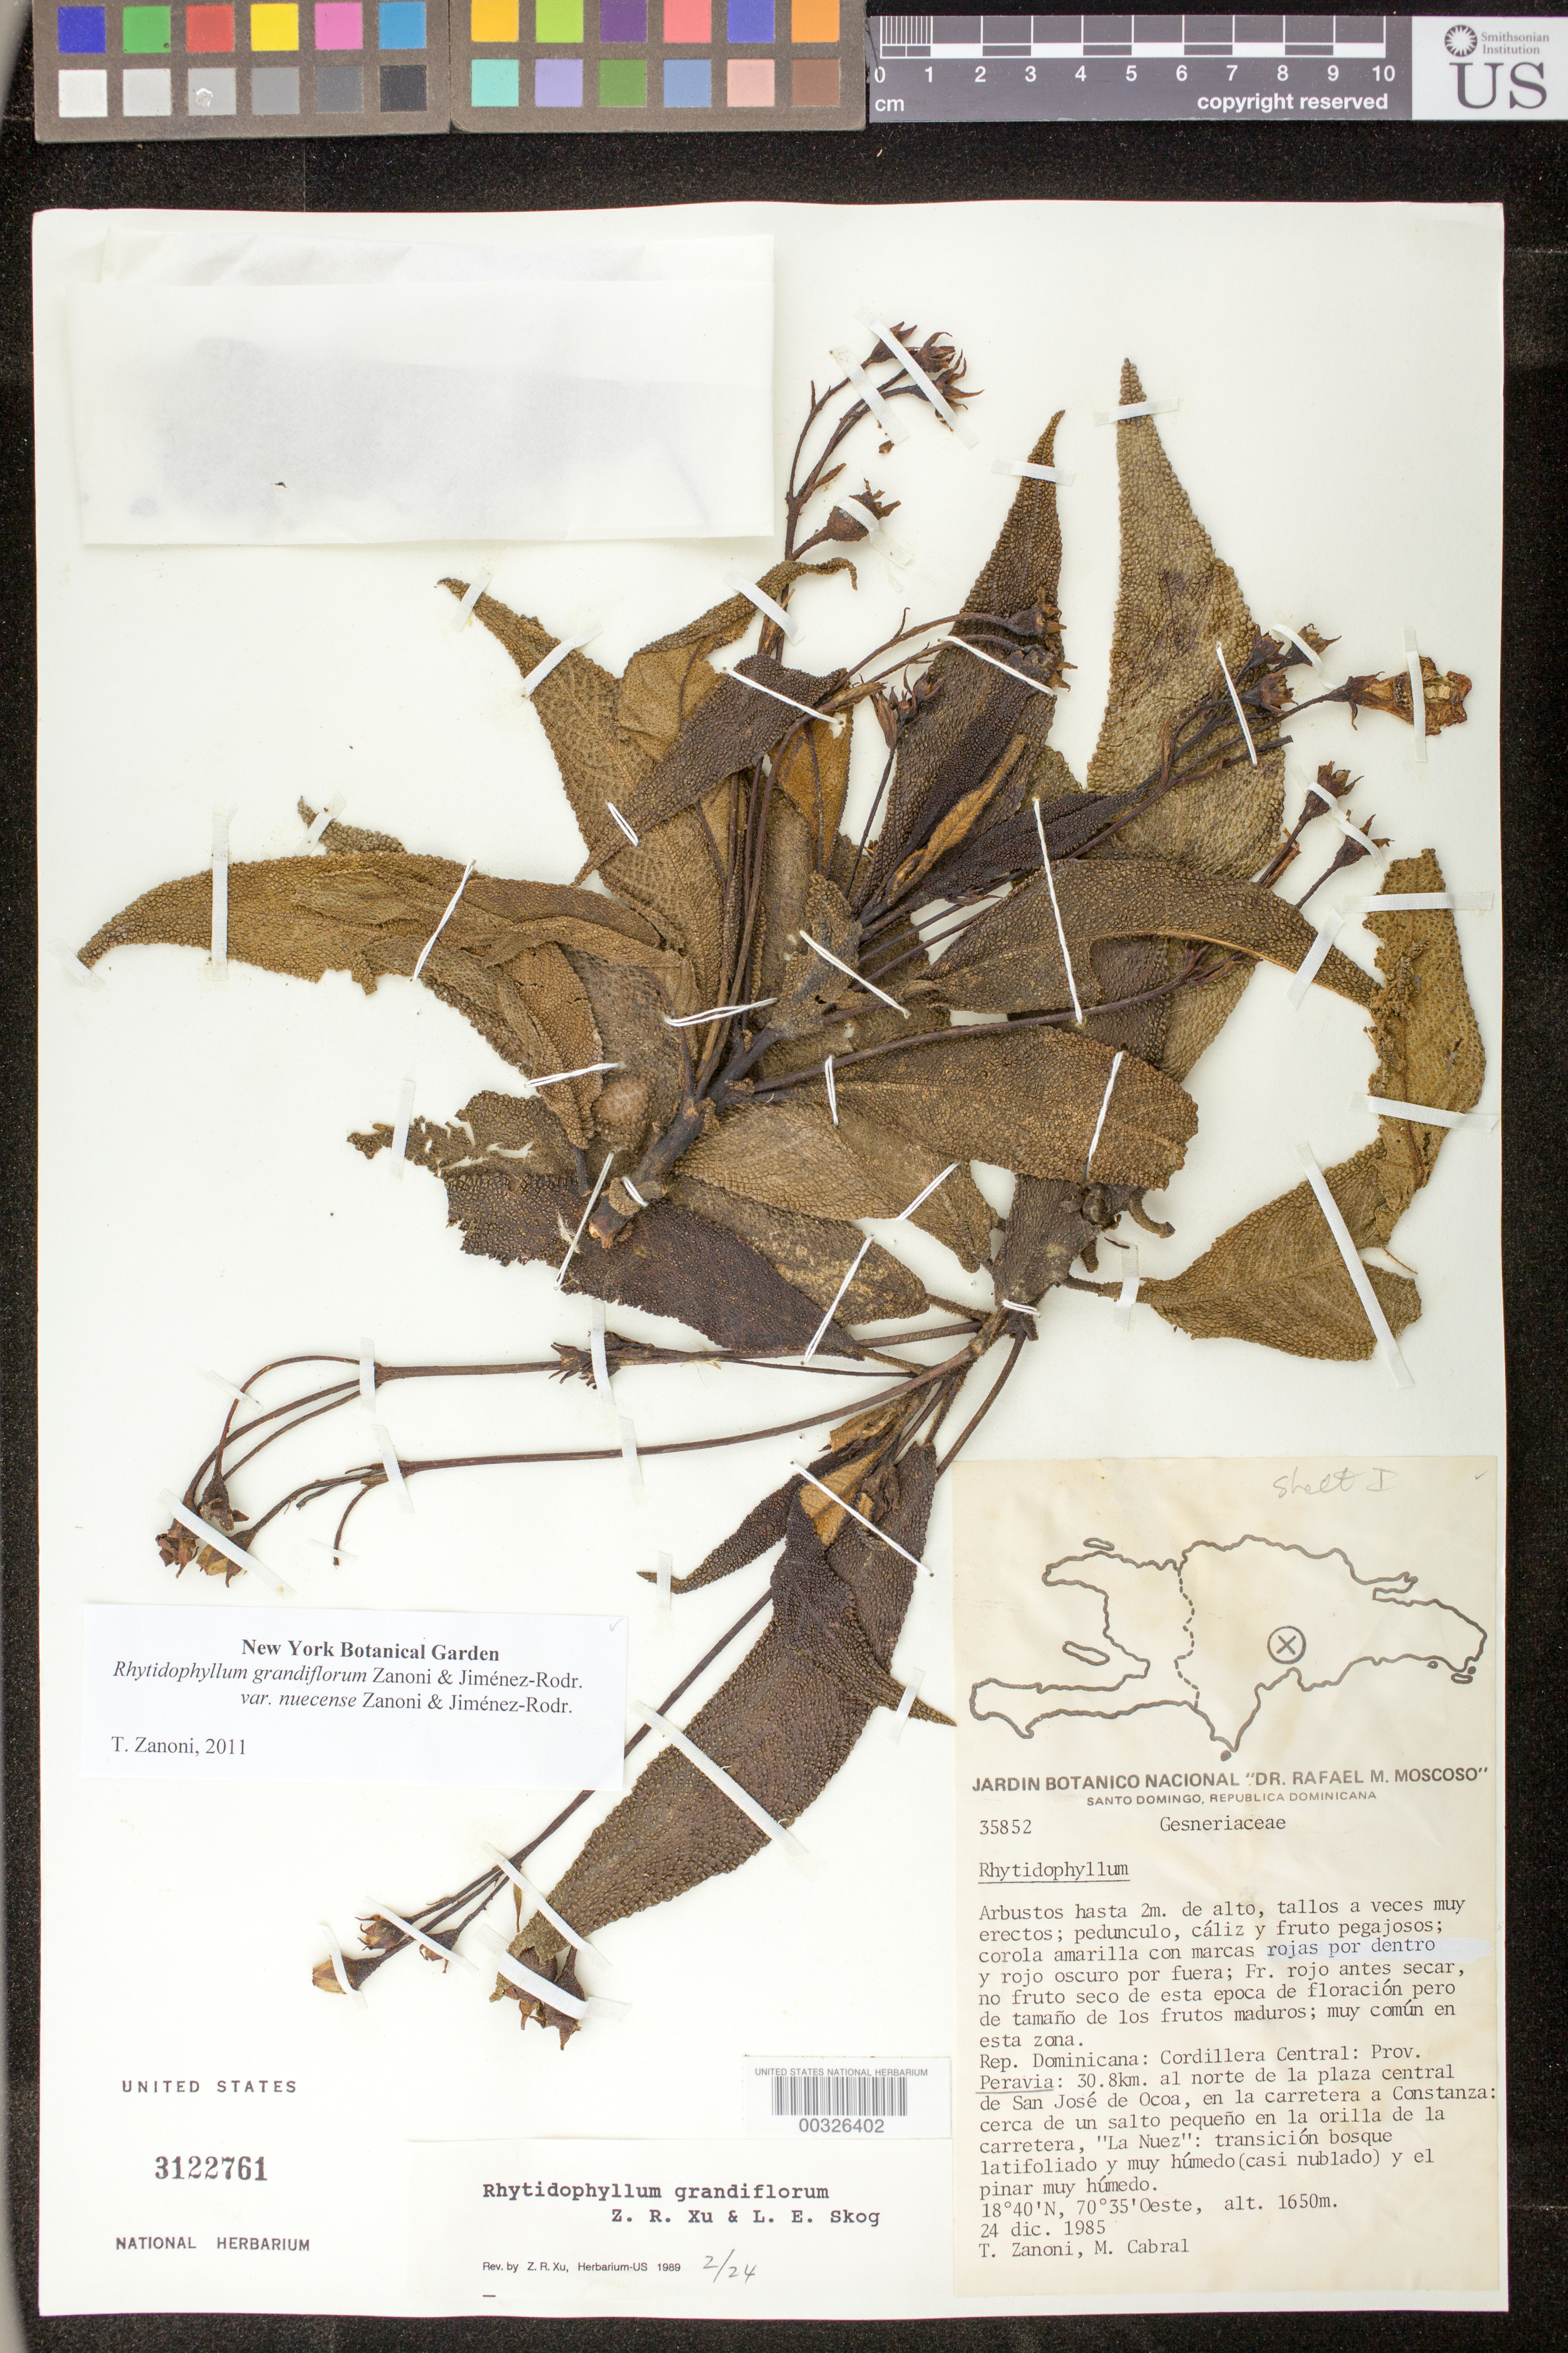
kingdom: Plantae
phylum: Tracheophyta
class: Magnoliopsida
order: Lamiales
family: Gesneriaceae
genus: Rhytidophyllum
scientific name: Rhytidophyllum grandiflorum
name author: Xu & L.E. Skog ex Zanoni & Jiménez Rodr.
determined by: Skog, Laurence E.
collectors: T. A. Zanoni & M. Cabral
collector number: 35852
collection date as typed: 24 Dec 1985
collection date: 1985-12-24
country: Dominican Republic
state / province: Peravia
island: Hispaniola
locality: Cordillera Central: 30.8 km al N de la plaza central de San José de Ocoa, en la carretera a Constanza, cerca de un salto pequeño en la orilla de la carretera, "La Nuez"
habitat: Transición bosque latifoliado y muy húmedo (casi nublado) y el pinar muy húmedo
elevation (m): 1650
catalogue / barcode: US 3122761